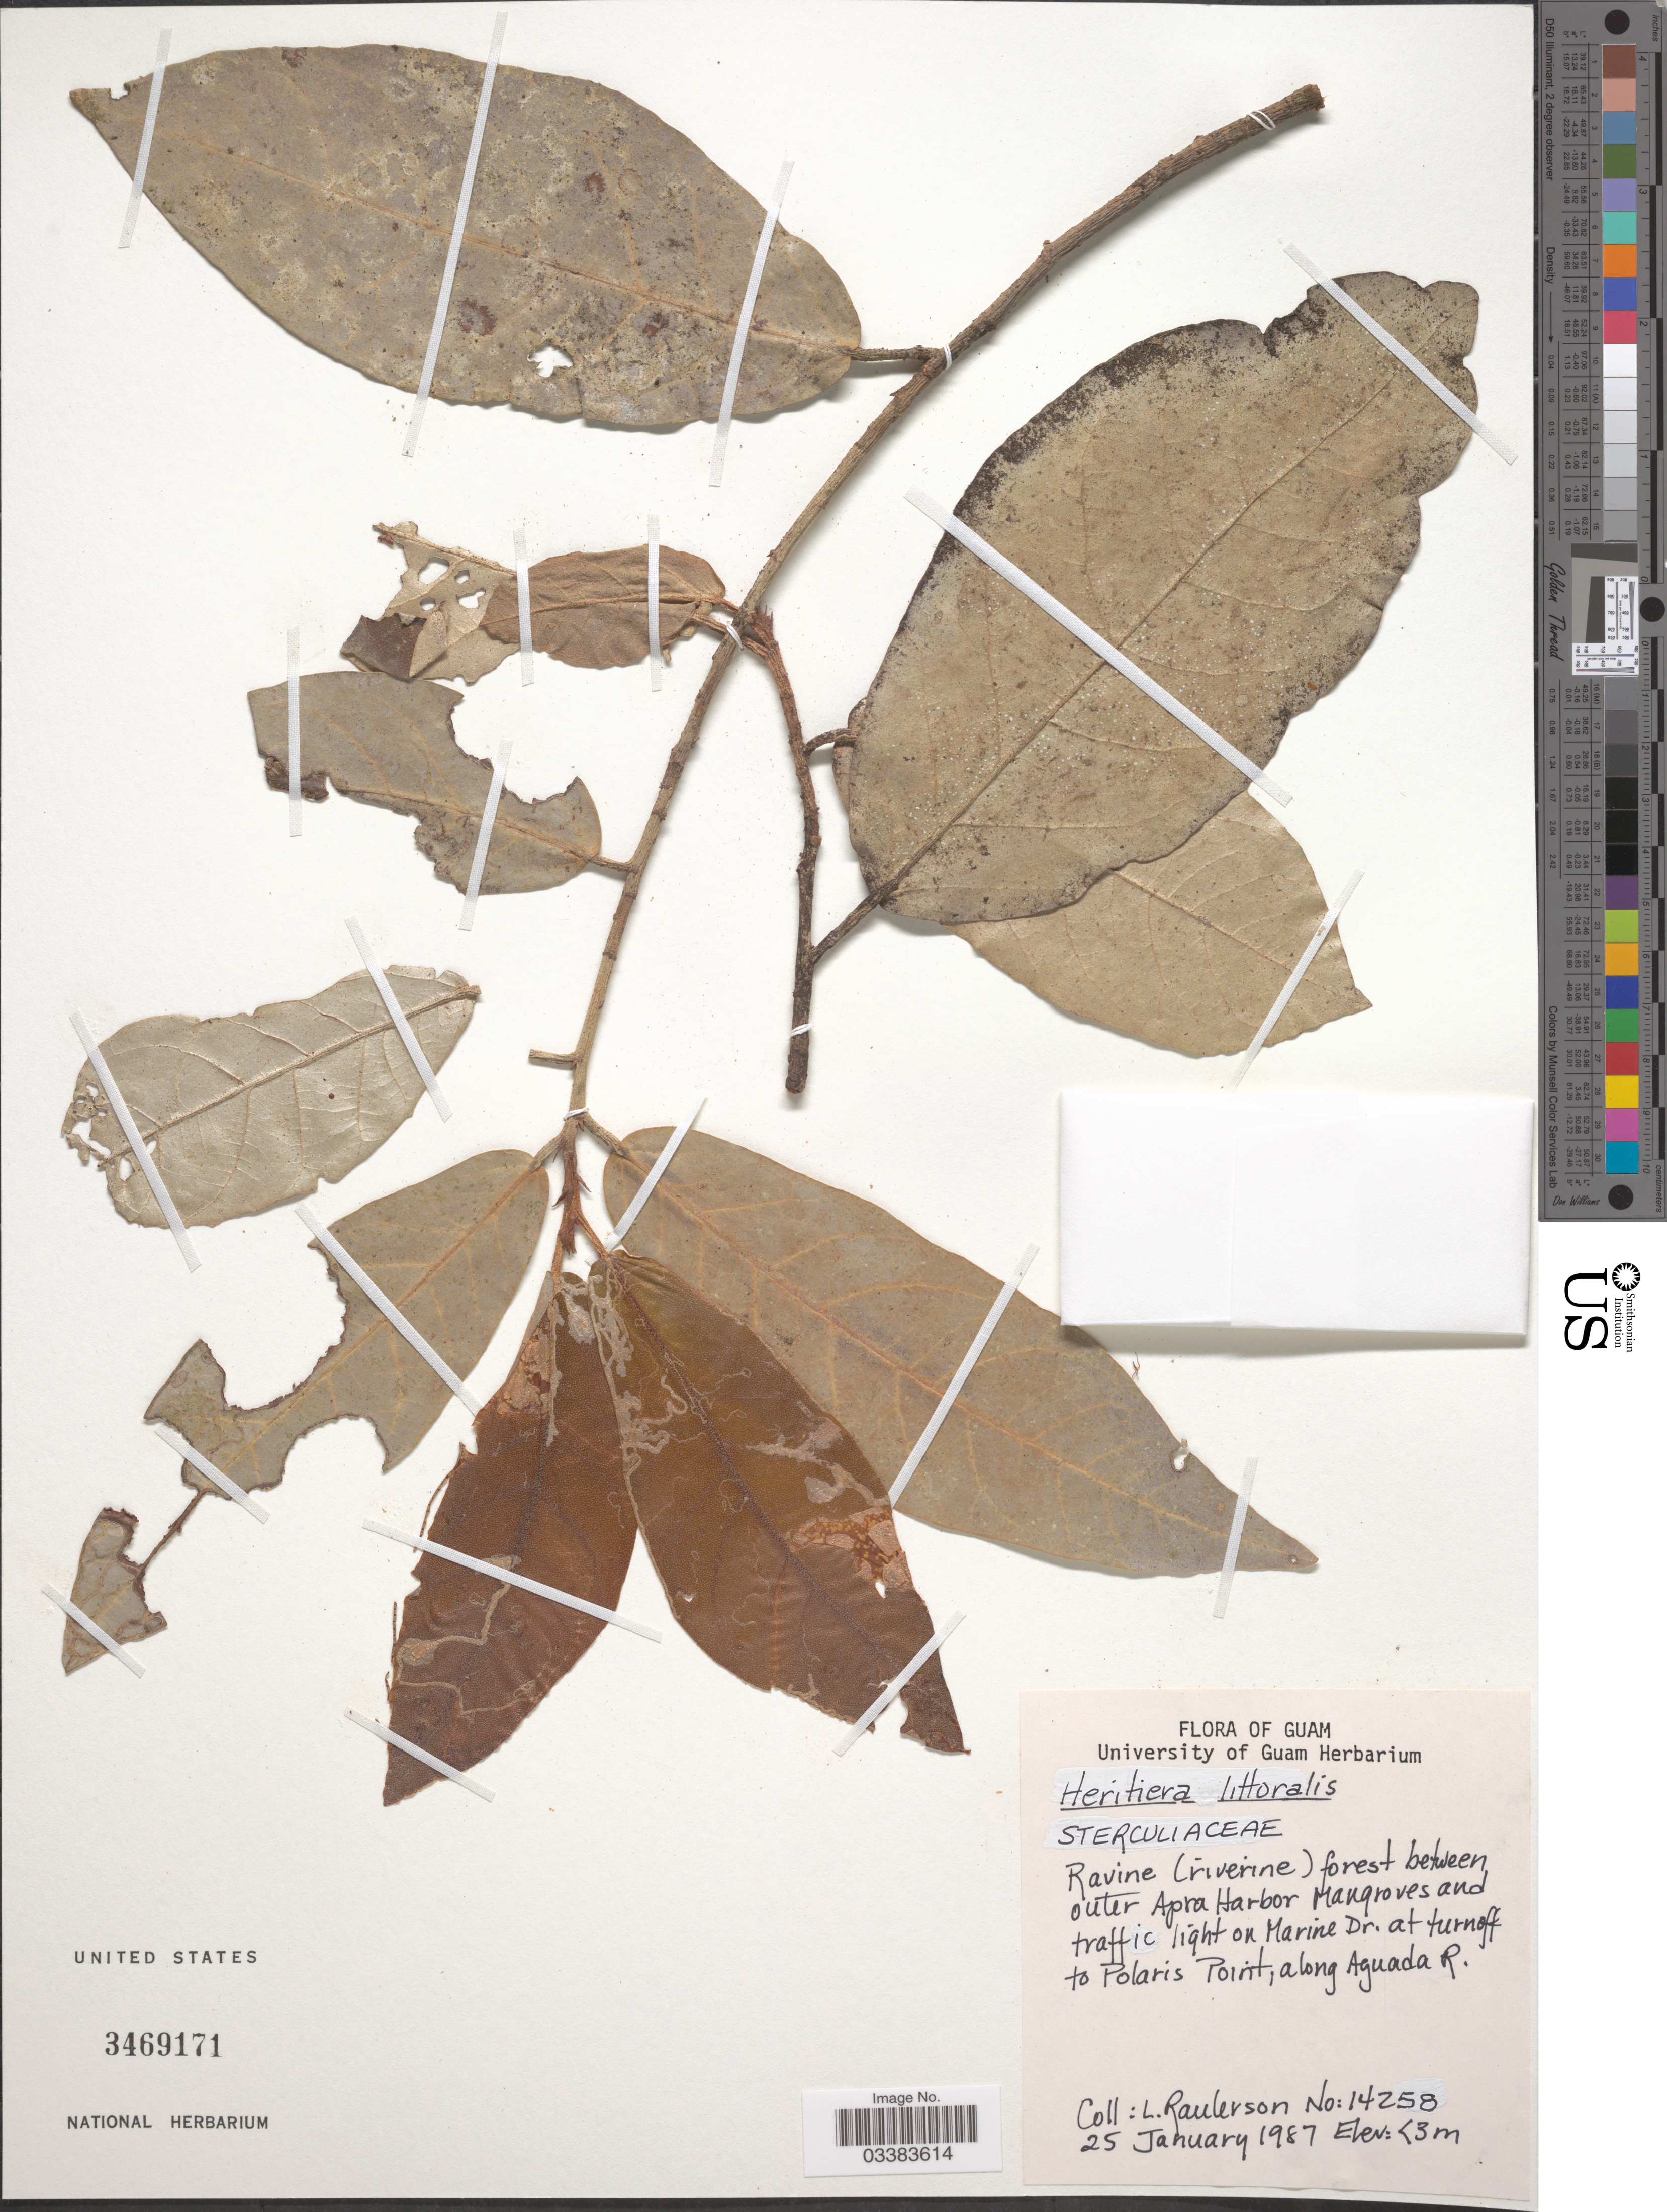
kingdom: Plantae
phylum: Tracheophyta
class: Magnoliopsida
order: Malvales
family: Malvaceae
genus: Heritiera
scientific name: Heritiera littoralis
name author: Aiton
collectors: L. Raulerson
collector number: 14258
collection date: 1987-01-25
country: Guam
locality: Ravine (riverine) forest between outer Apra Harbor Mangroves and traffic light on Marine Dr. at turnoff to Polaris Point, along Aguada R.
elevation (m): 3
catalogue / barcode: US 3469171